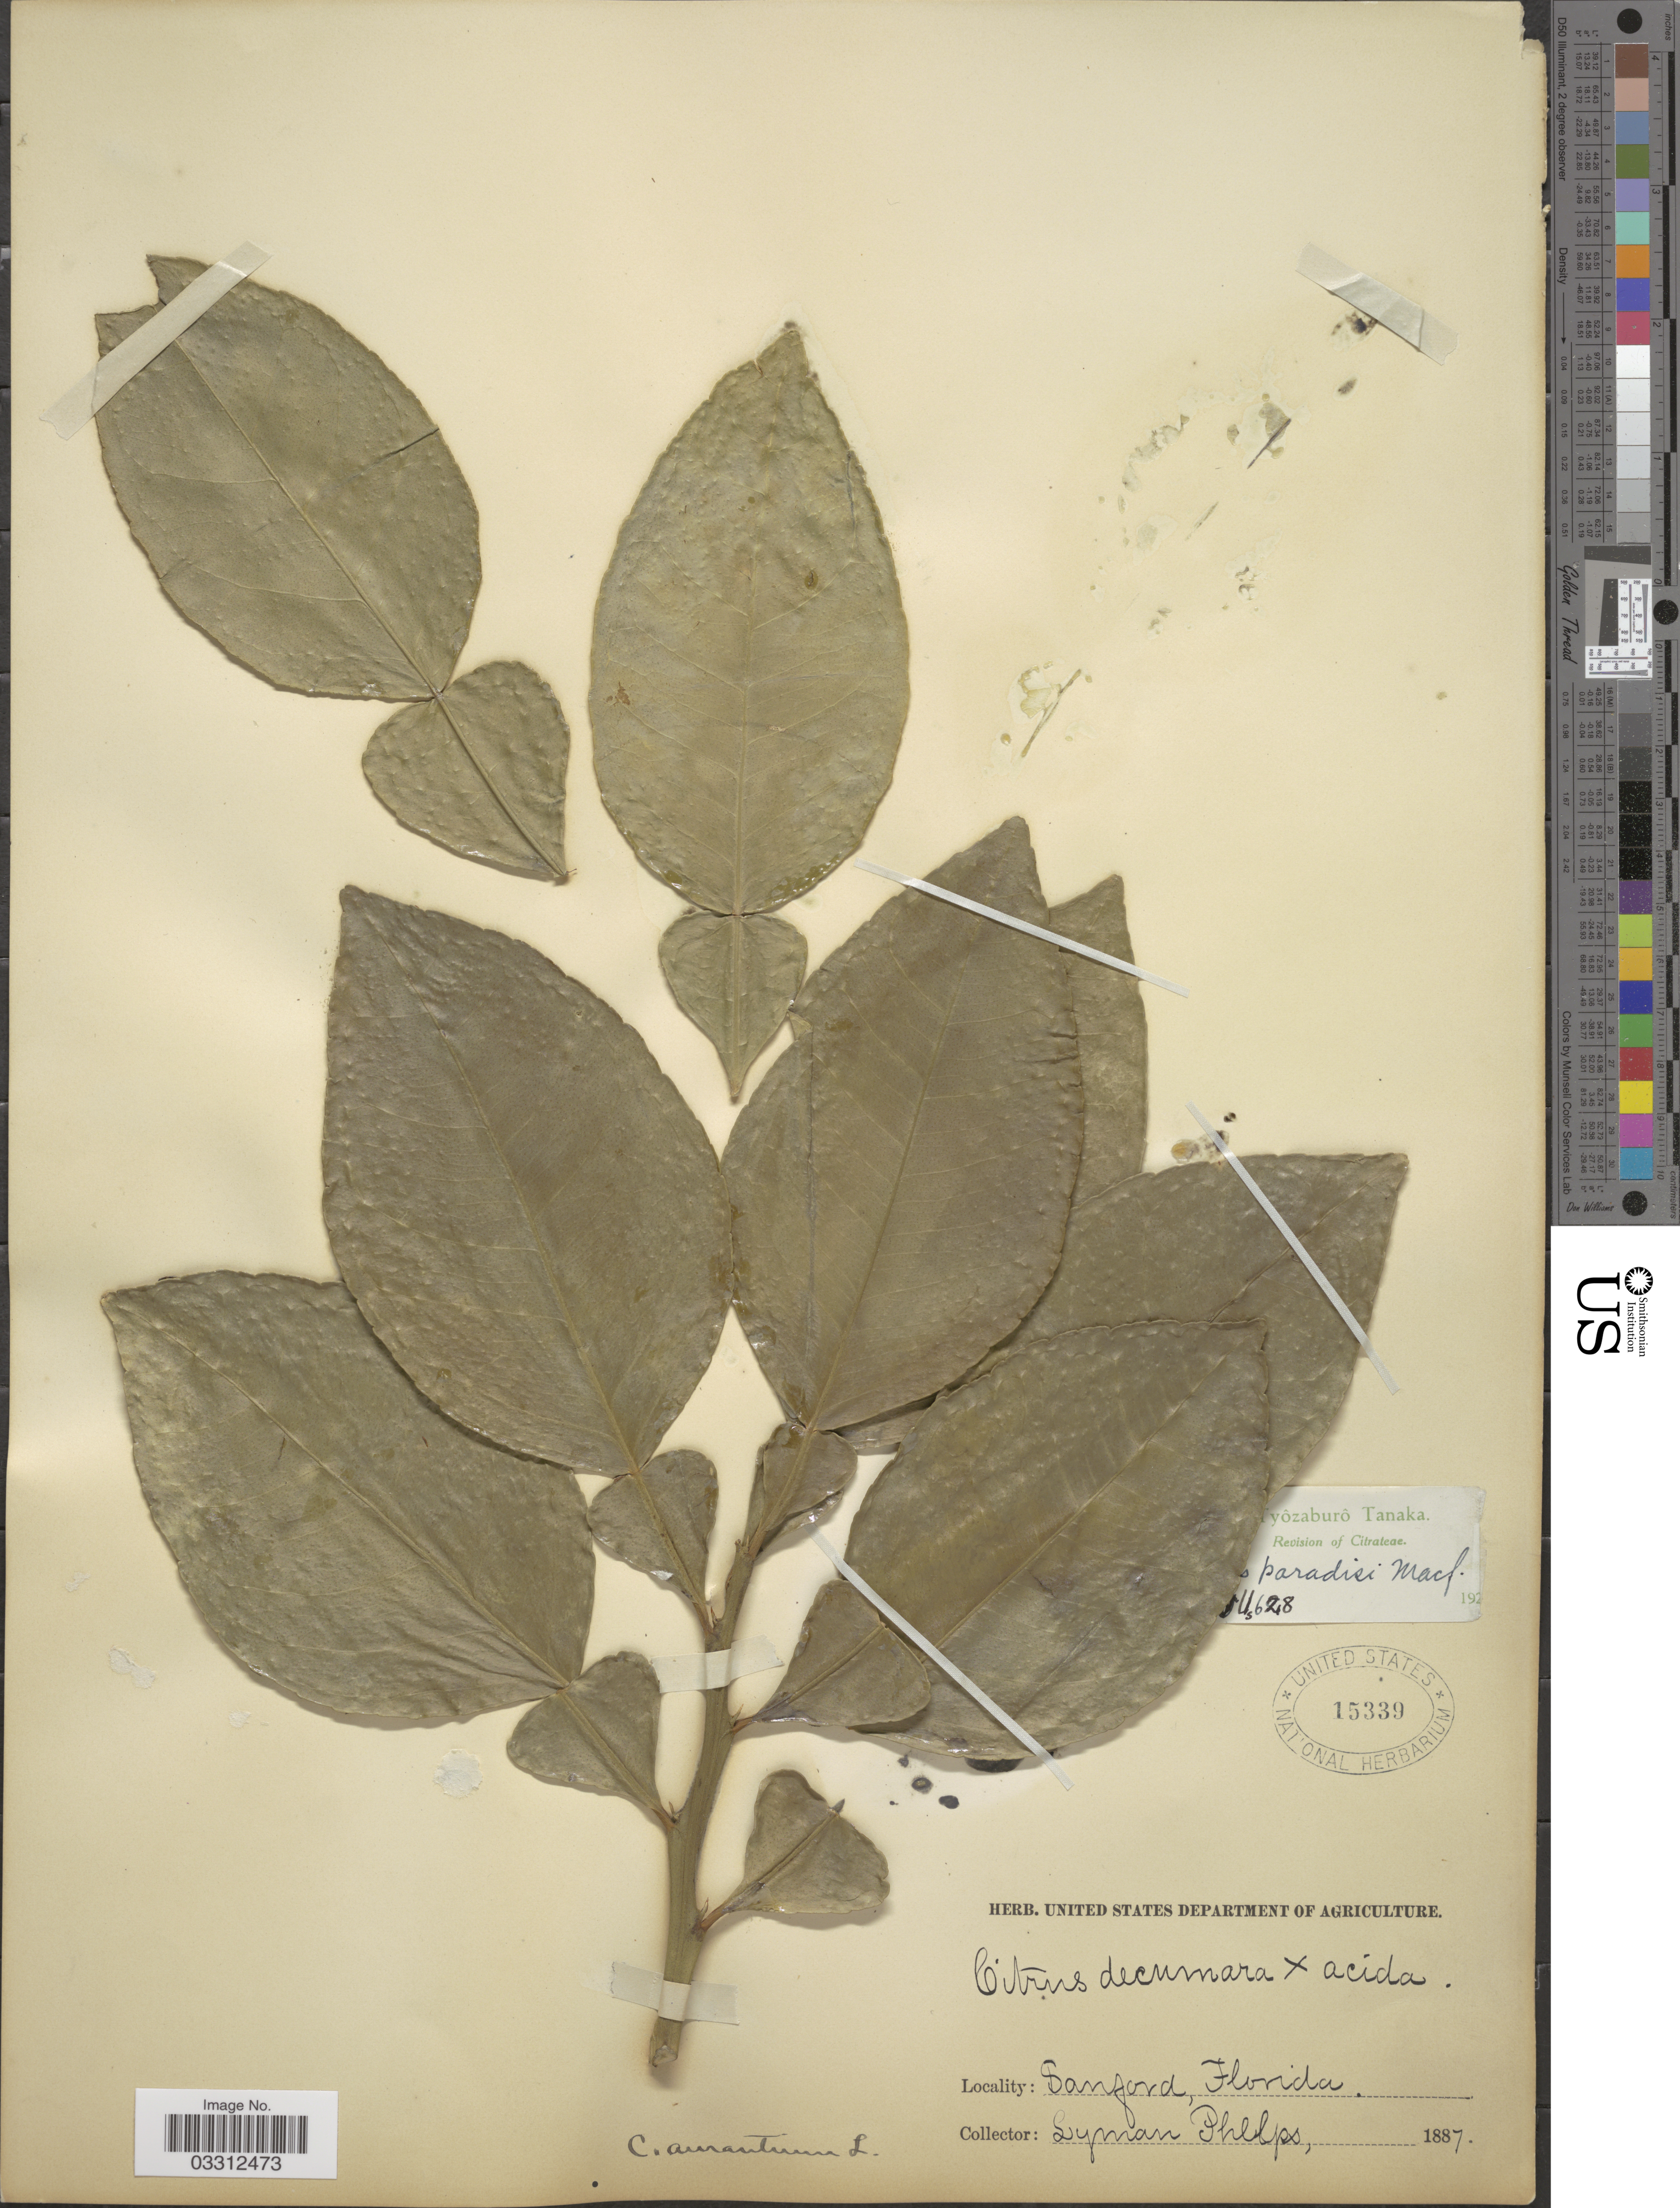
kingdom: Plantae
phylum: Tracheophyta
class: Magnoliopsida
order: Sapindales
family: Rutaceae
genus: Citrus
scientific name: Citrus x sinensis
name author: (L.) Osbeck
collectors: L. Phelps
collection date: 1887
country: United States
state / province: Florida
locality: Sanford.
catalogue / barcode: US 15339